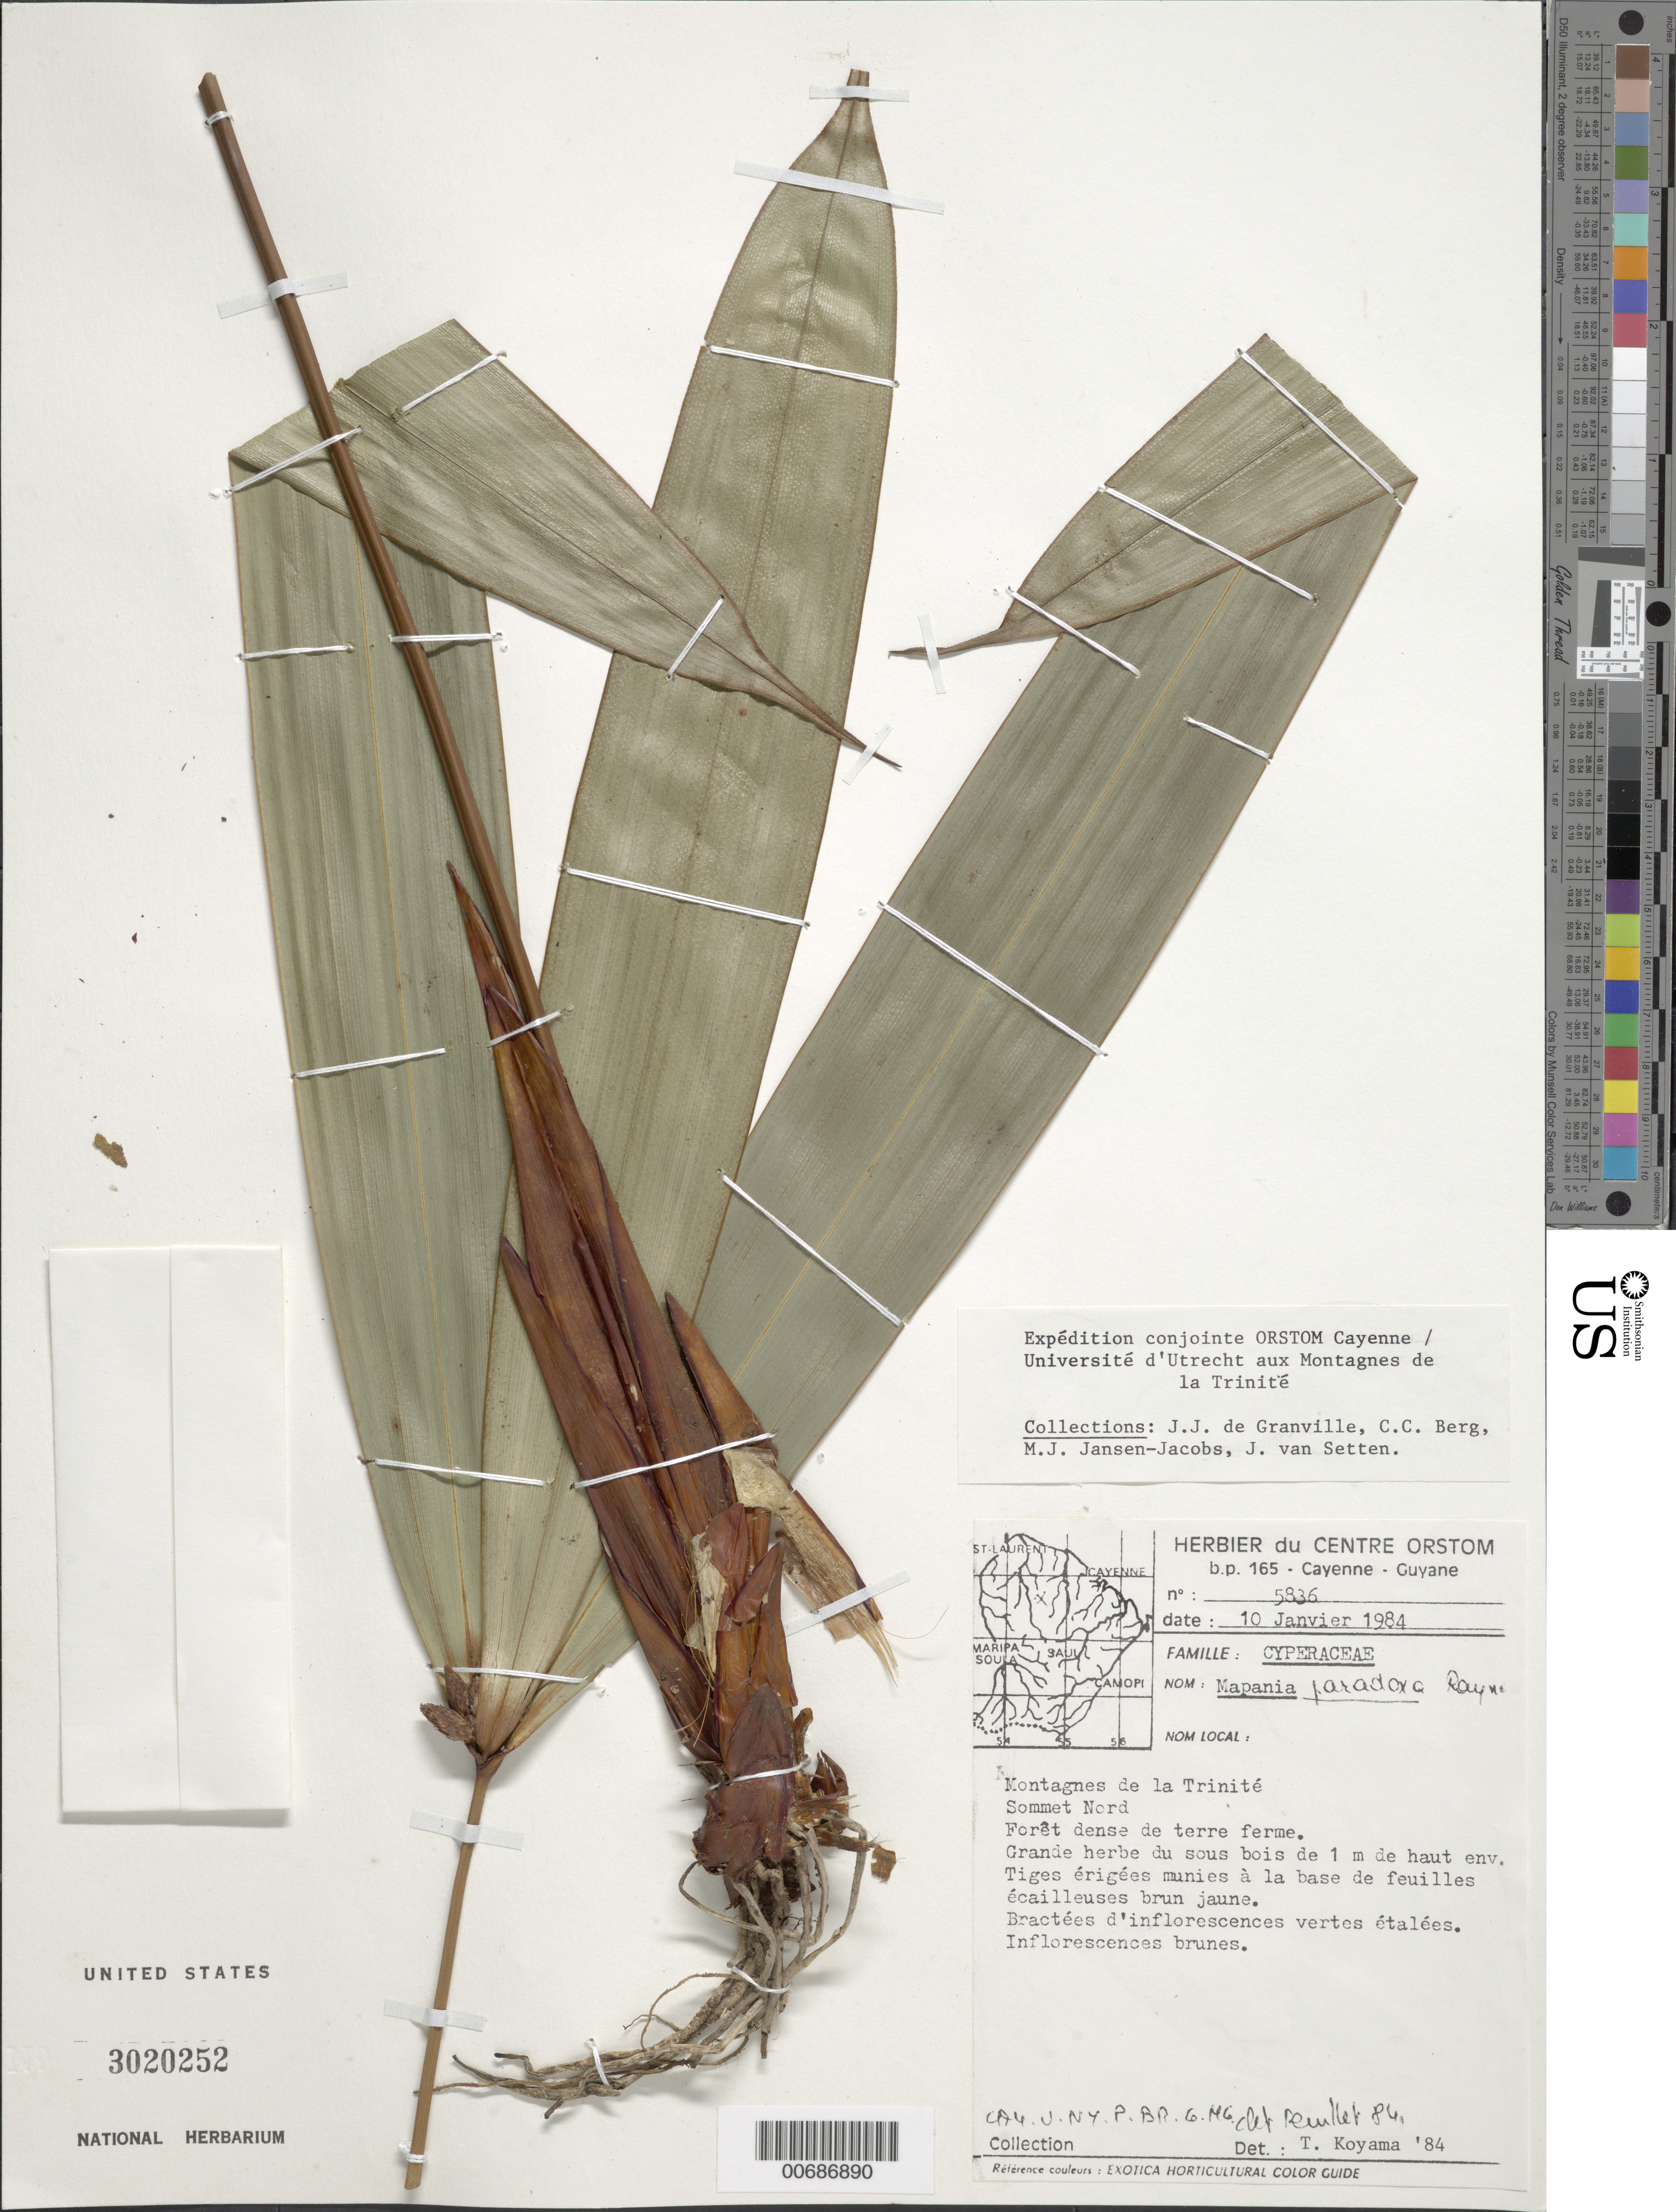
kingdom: Plantae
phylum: Tracheophyta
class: Liliopsida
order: Poales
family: Cyperaceae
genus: Mapania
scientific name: Mapania paradoxa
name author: J. Raynal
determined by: Koyama, Tetsuo M.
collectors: J.-J. de Granville, C. C. Berg, M. J. Jansen-Jacobs & J. van Setten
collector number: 5836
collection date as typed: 10-Jan-84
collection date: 1984-01-10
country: French Guiana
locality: Montagnes de la Trinité, sommet Nord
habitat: Dense forest on terra firma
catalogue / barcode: US 3020252